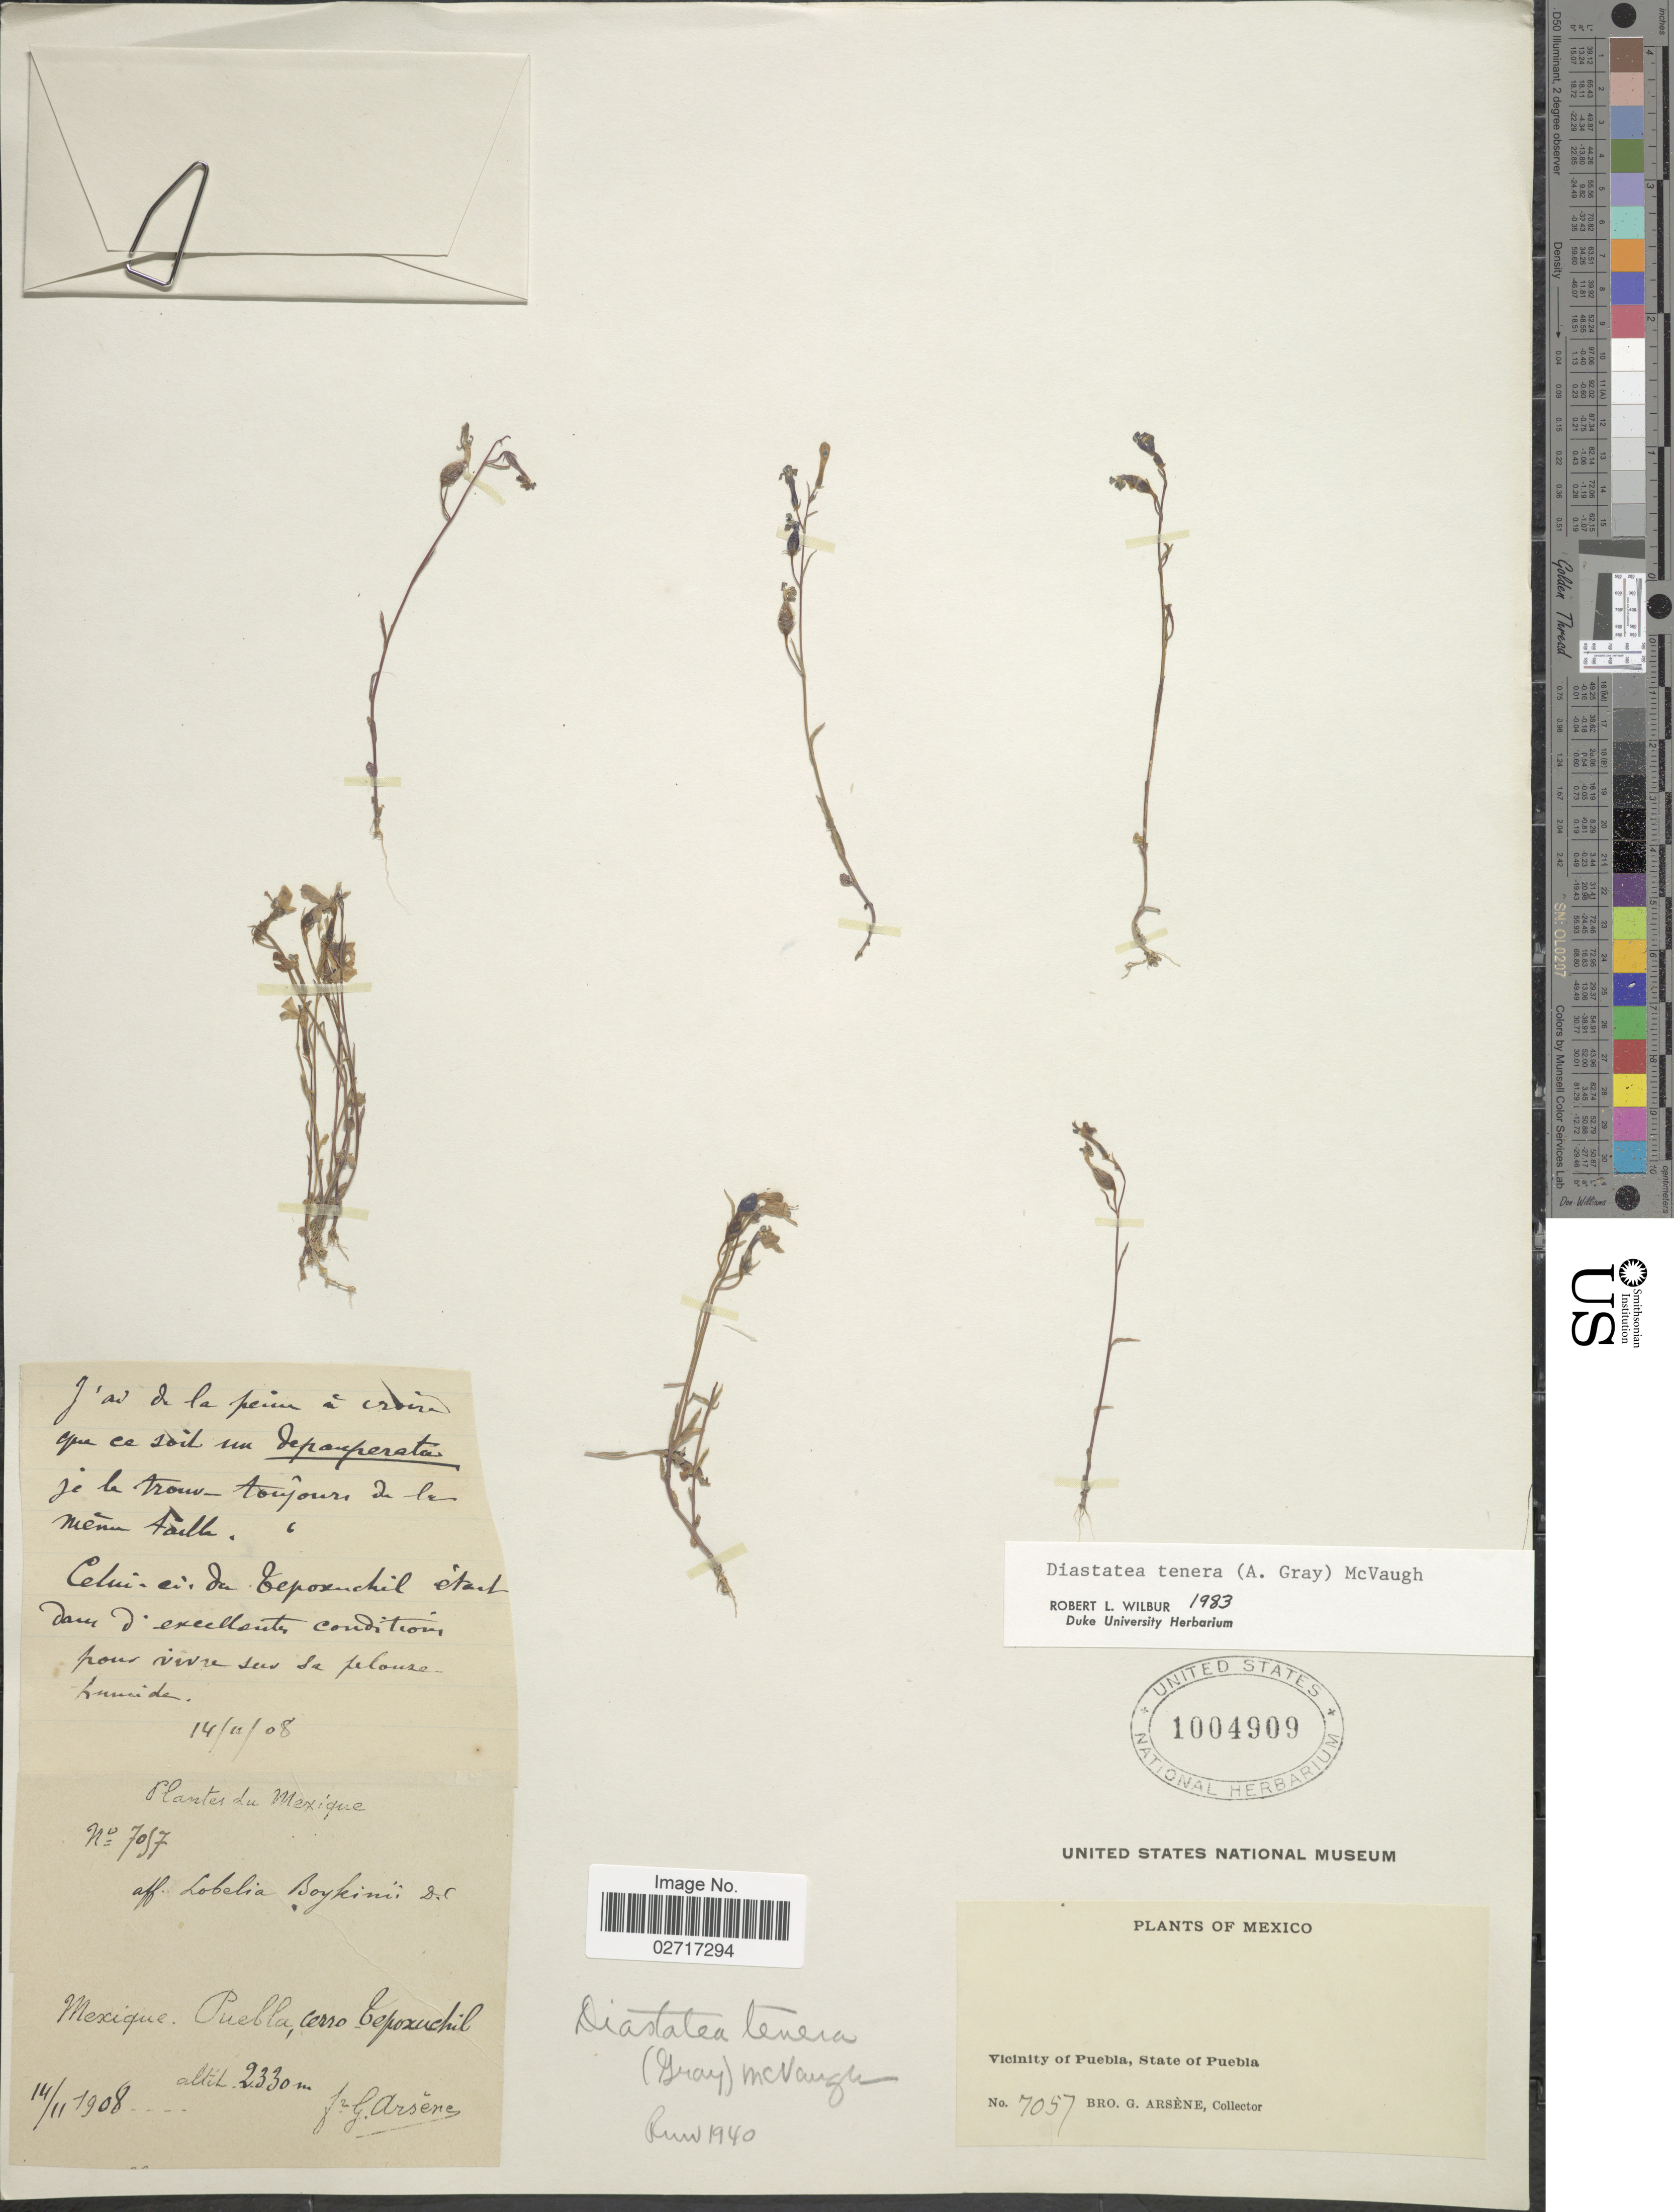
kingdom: Plantae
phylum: Tracheophyta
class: Magnoliopsida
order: Asterales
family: Campanulaceae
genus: Diastatea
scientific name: Diastatea tenera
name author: (A. Gray) McVaugh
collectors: Bro. G. Arsène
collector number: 7057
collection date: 1908-11-14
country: Mexico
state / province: Puebla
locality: Cerro Cepoxuchil. Vicinity of Puebla.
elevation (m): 2330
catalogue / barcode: US 1004909